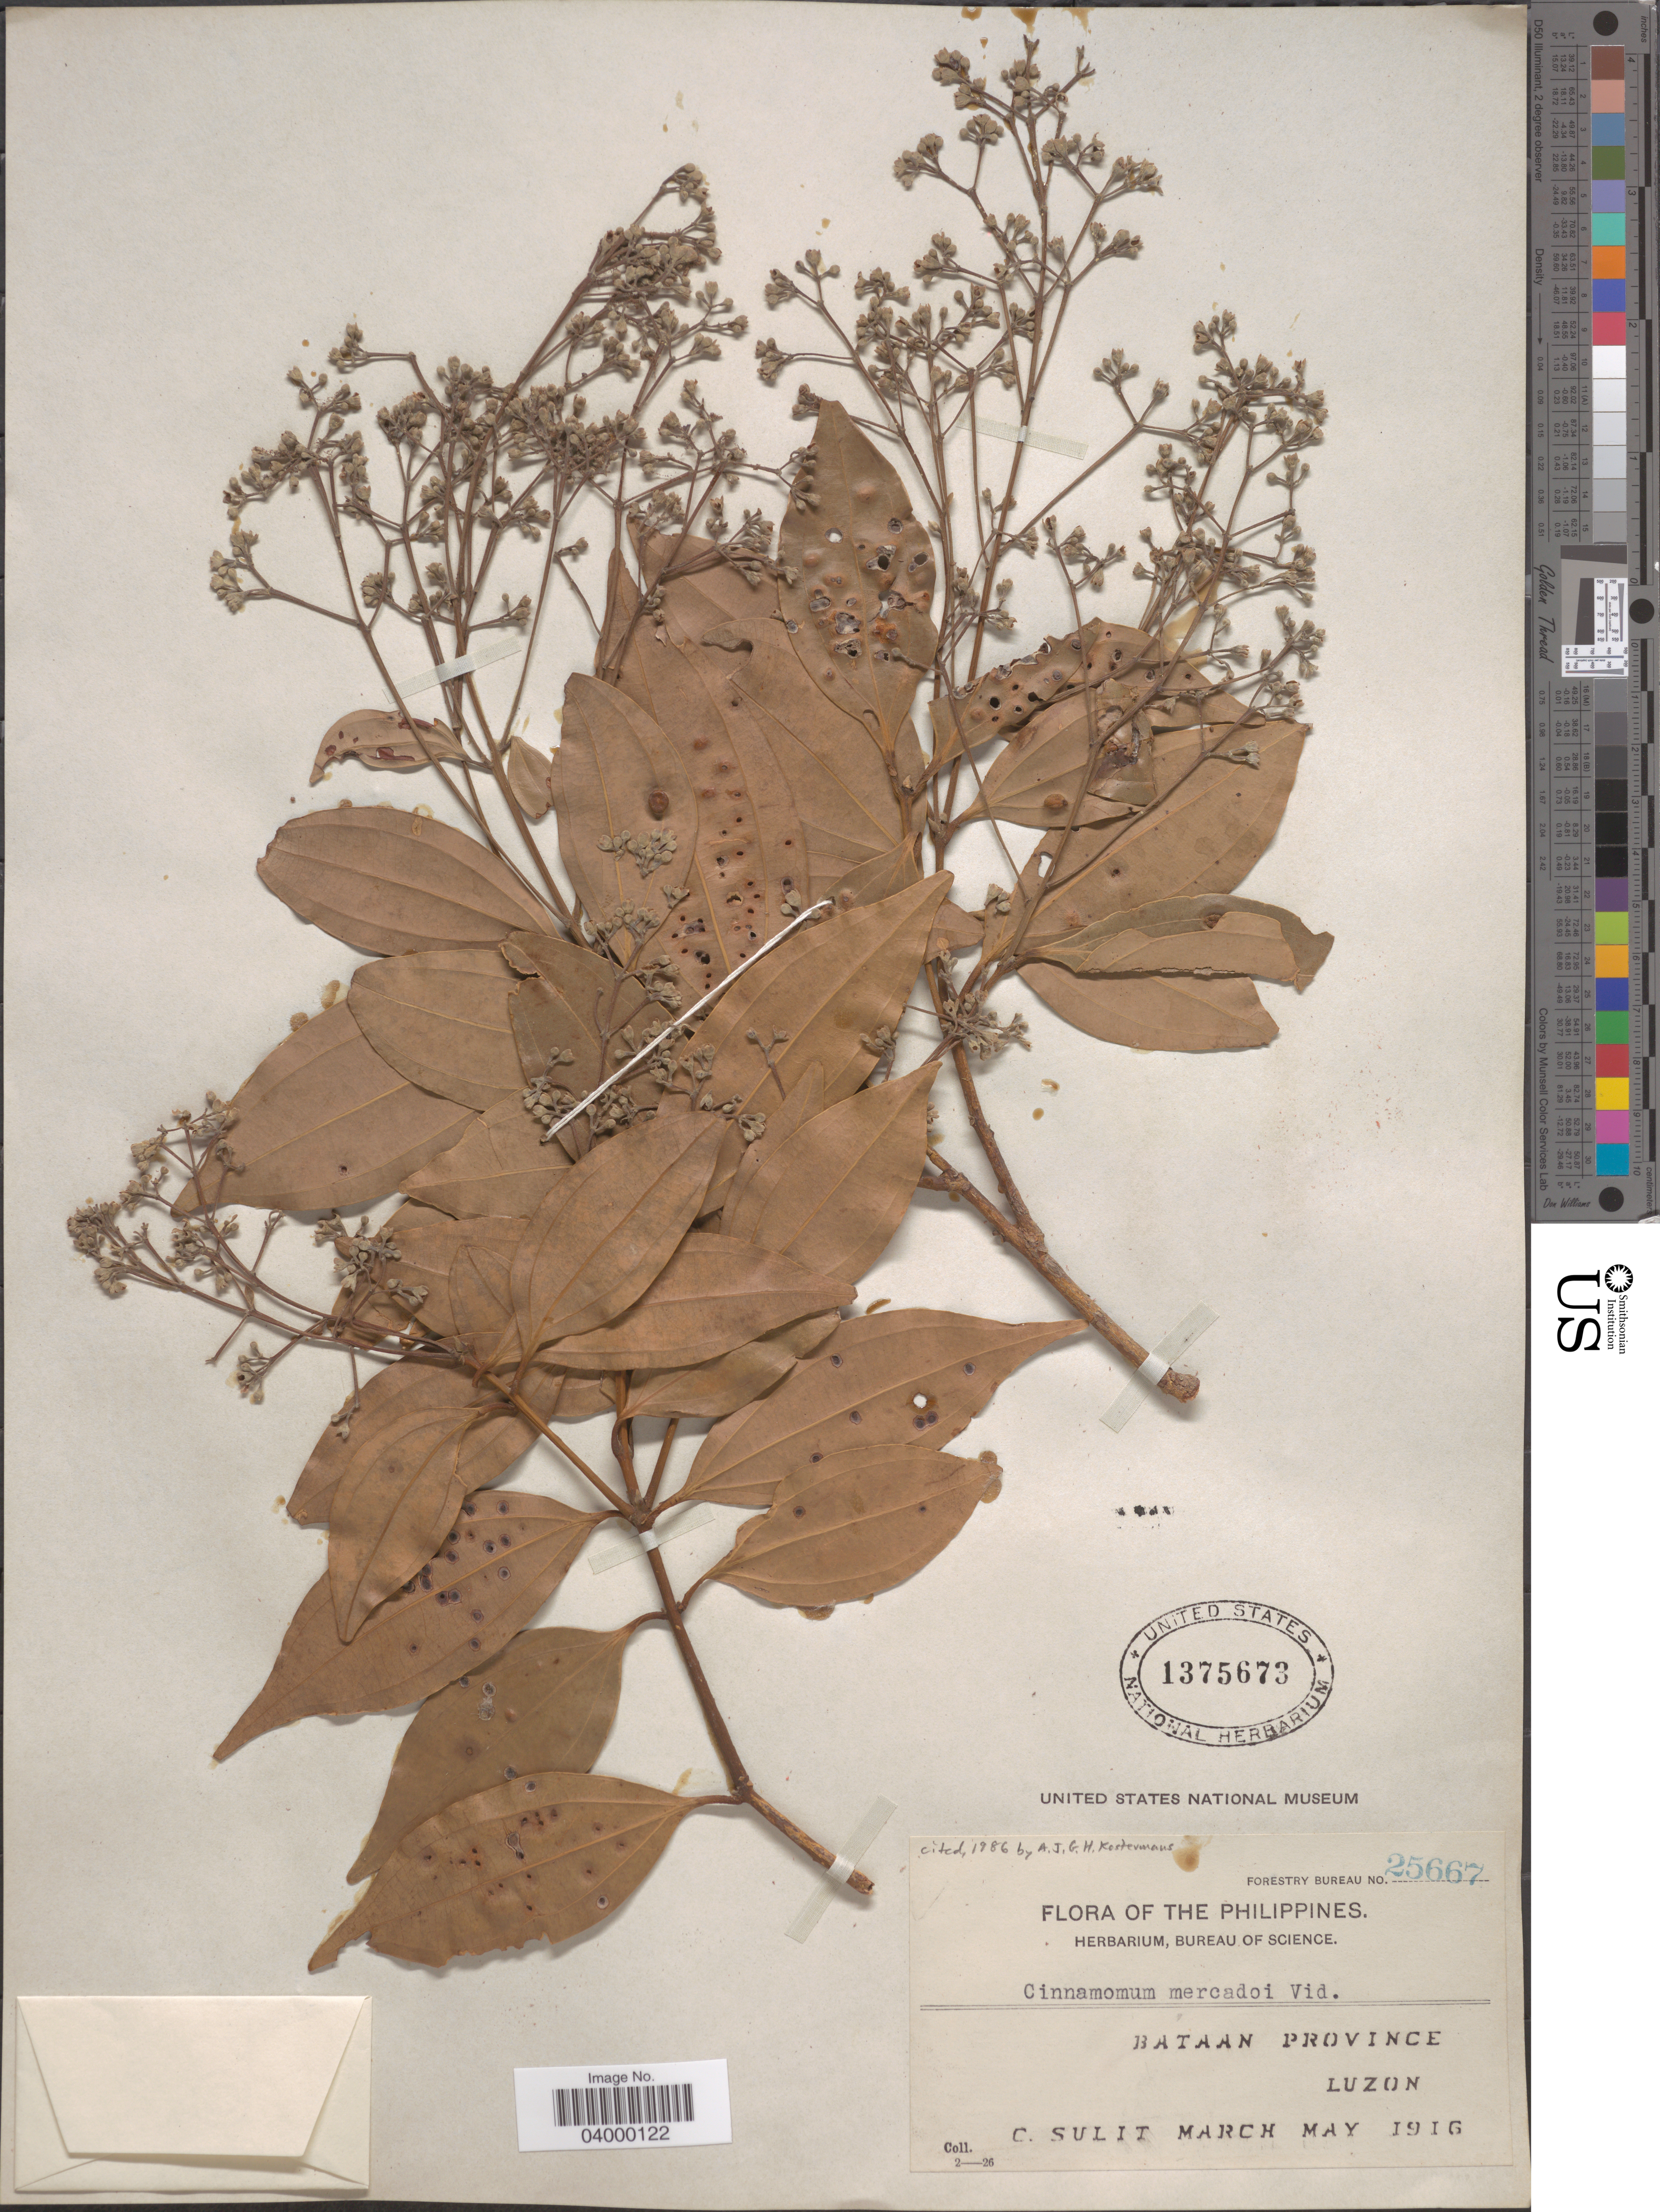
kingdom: Plantae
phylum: Tracheophyta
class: Magnoliopsida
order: Laurales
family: Lauraceae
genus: Cinnamomum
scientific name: Cinnamomum mercadoi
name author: Vidal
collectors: C. Sulit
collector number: Forestry Bureau 25667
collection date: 1916-03/1916-05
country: Philippines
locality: Bataan Province. Luzon.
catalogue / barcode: US 1375673